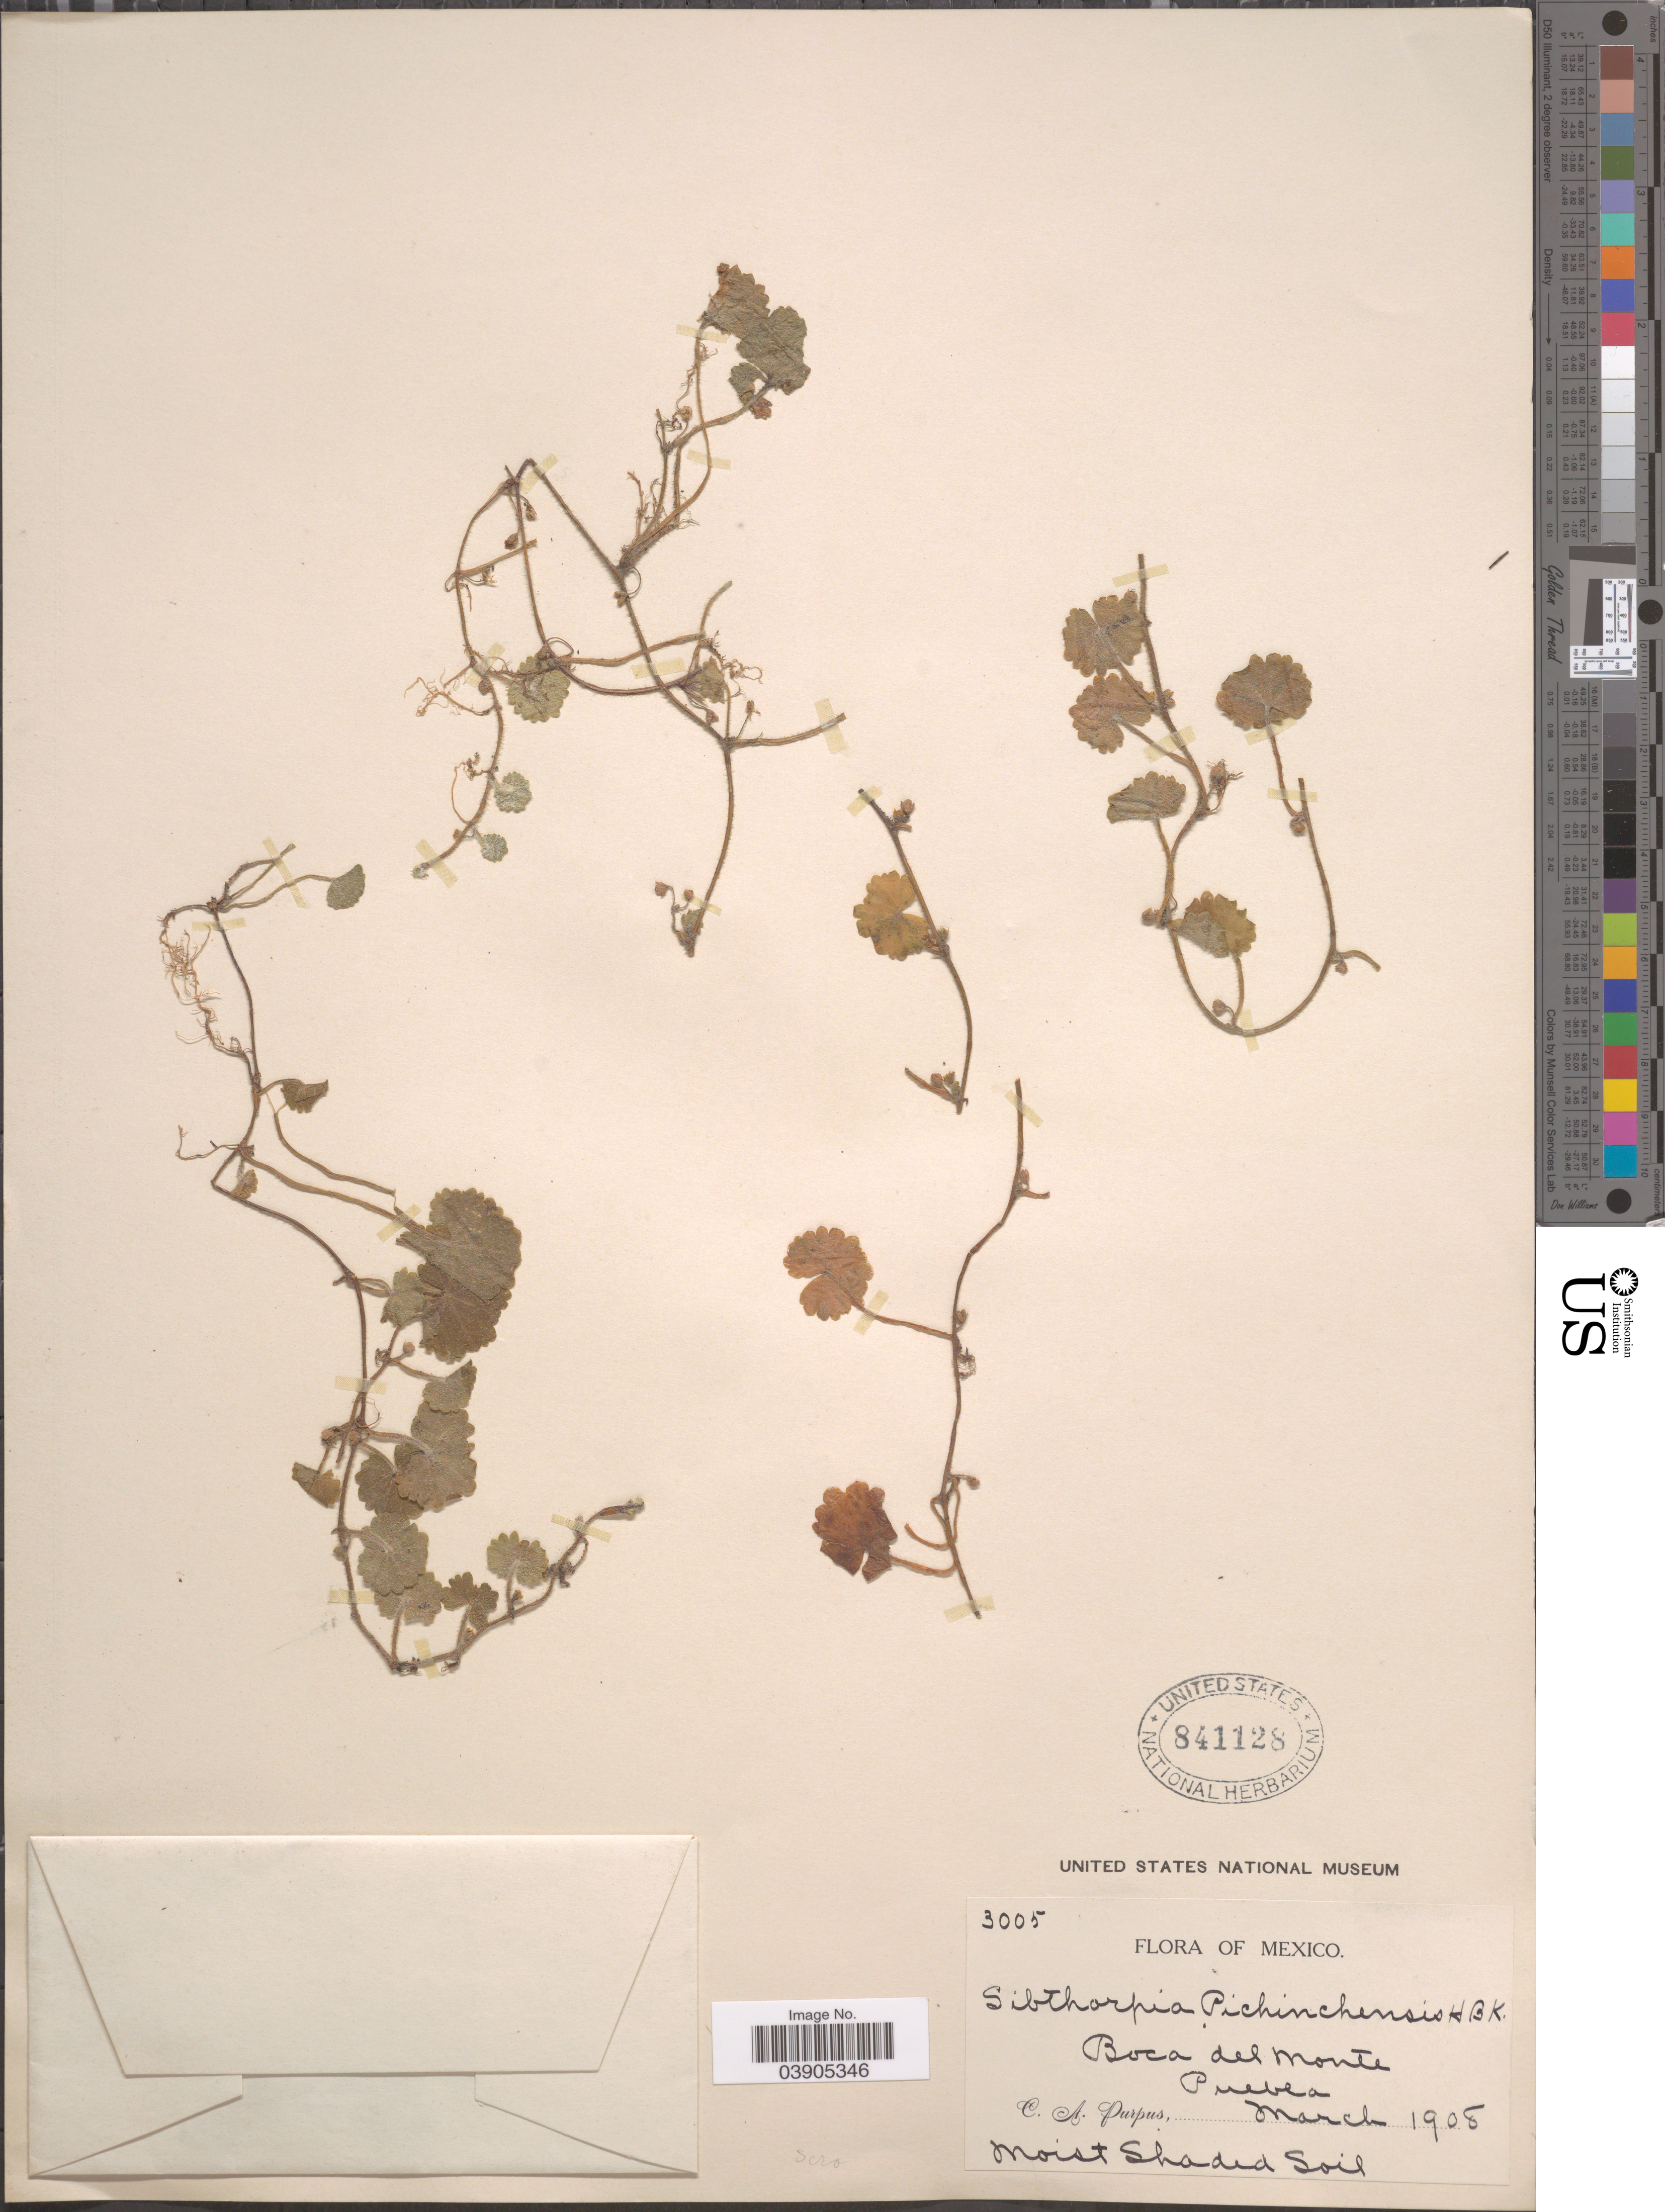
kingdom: Plantae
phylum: Tracheophyta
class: Magnoliopsida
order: Lamiales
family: Plantaginaceae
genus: Sibthorpia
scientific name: Sibthorpia repens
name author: (L.) Kuntze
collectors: C. A. Purpus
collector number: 3005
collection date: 1908-03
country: Mexico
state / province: Puebla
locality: Boca del Monte.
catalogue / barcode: US 841128